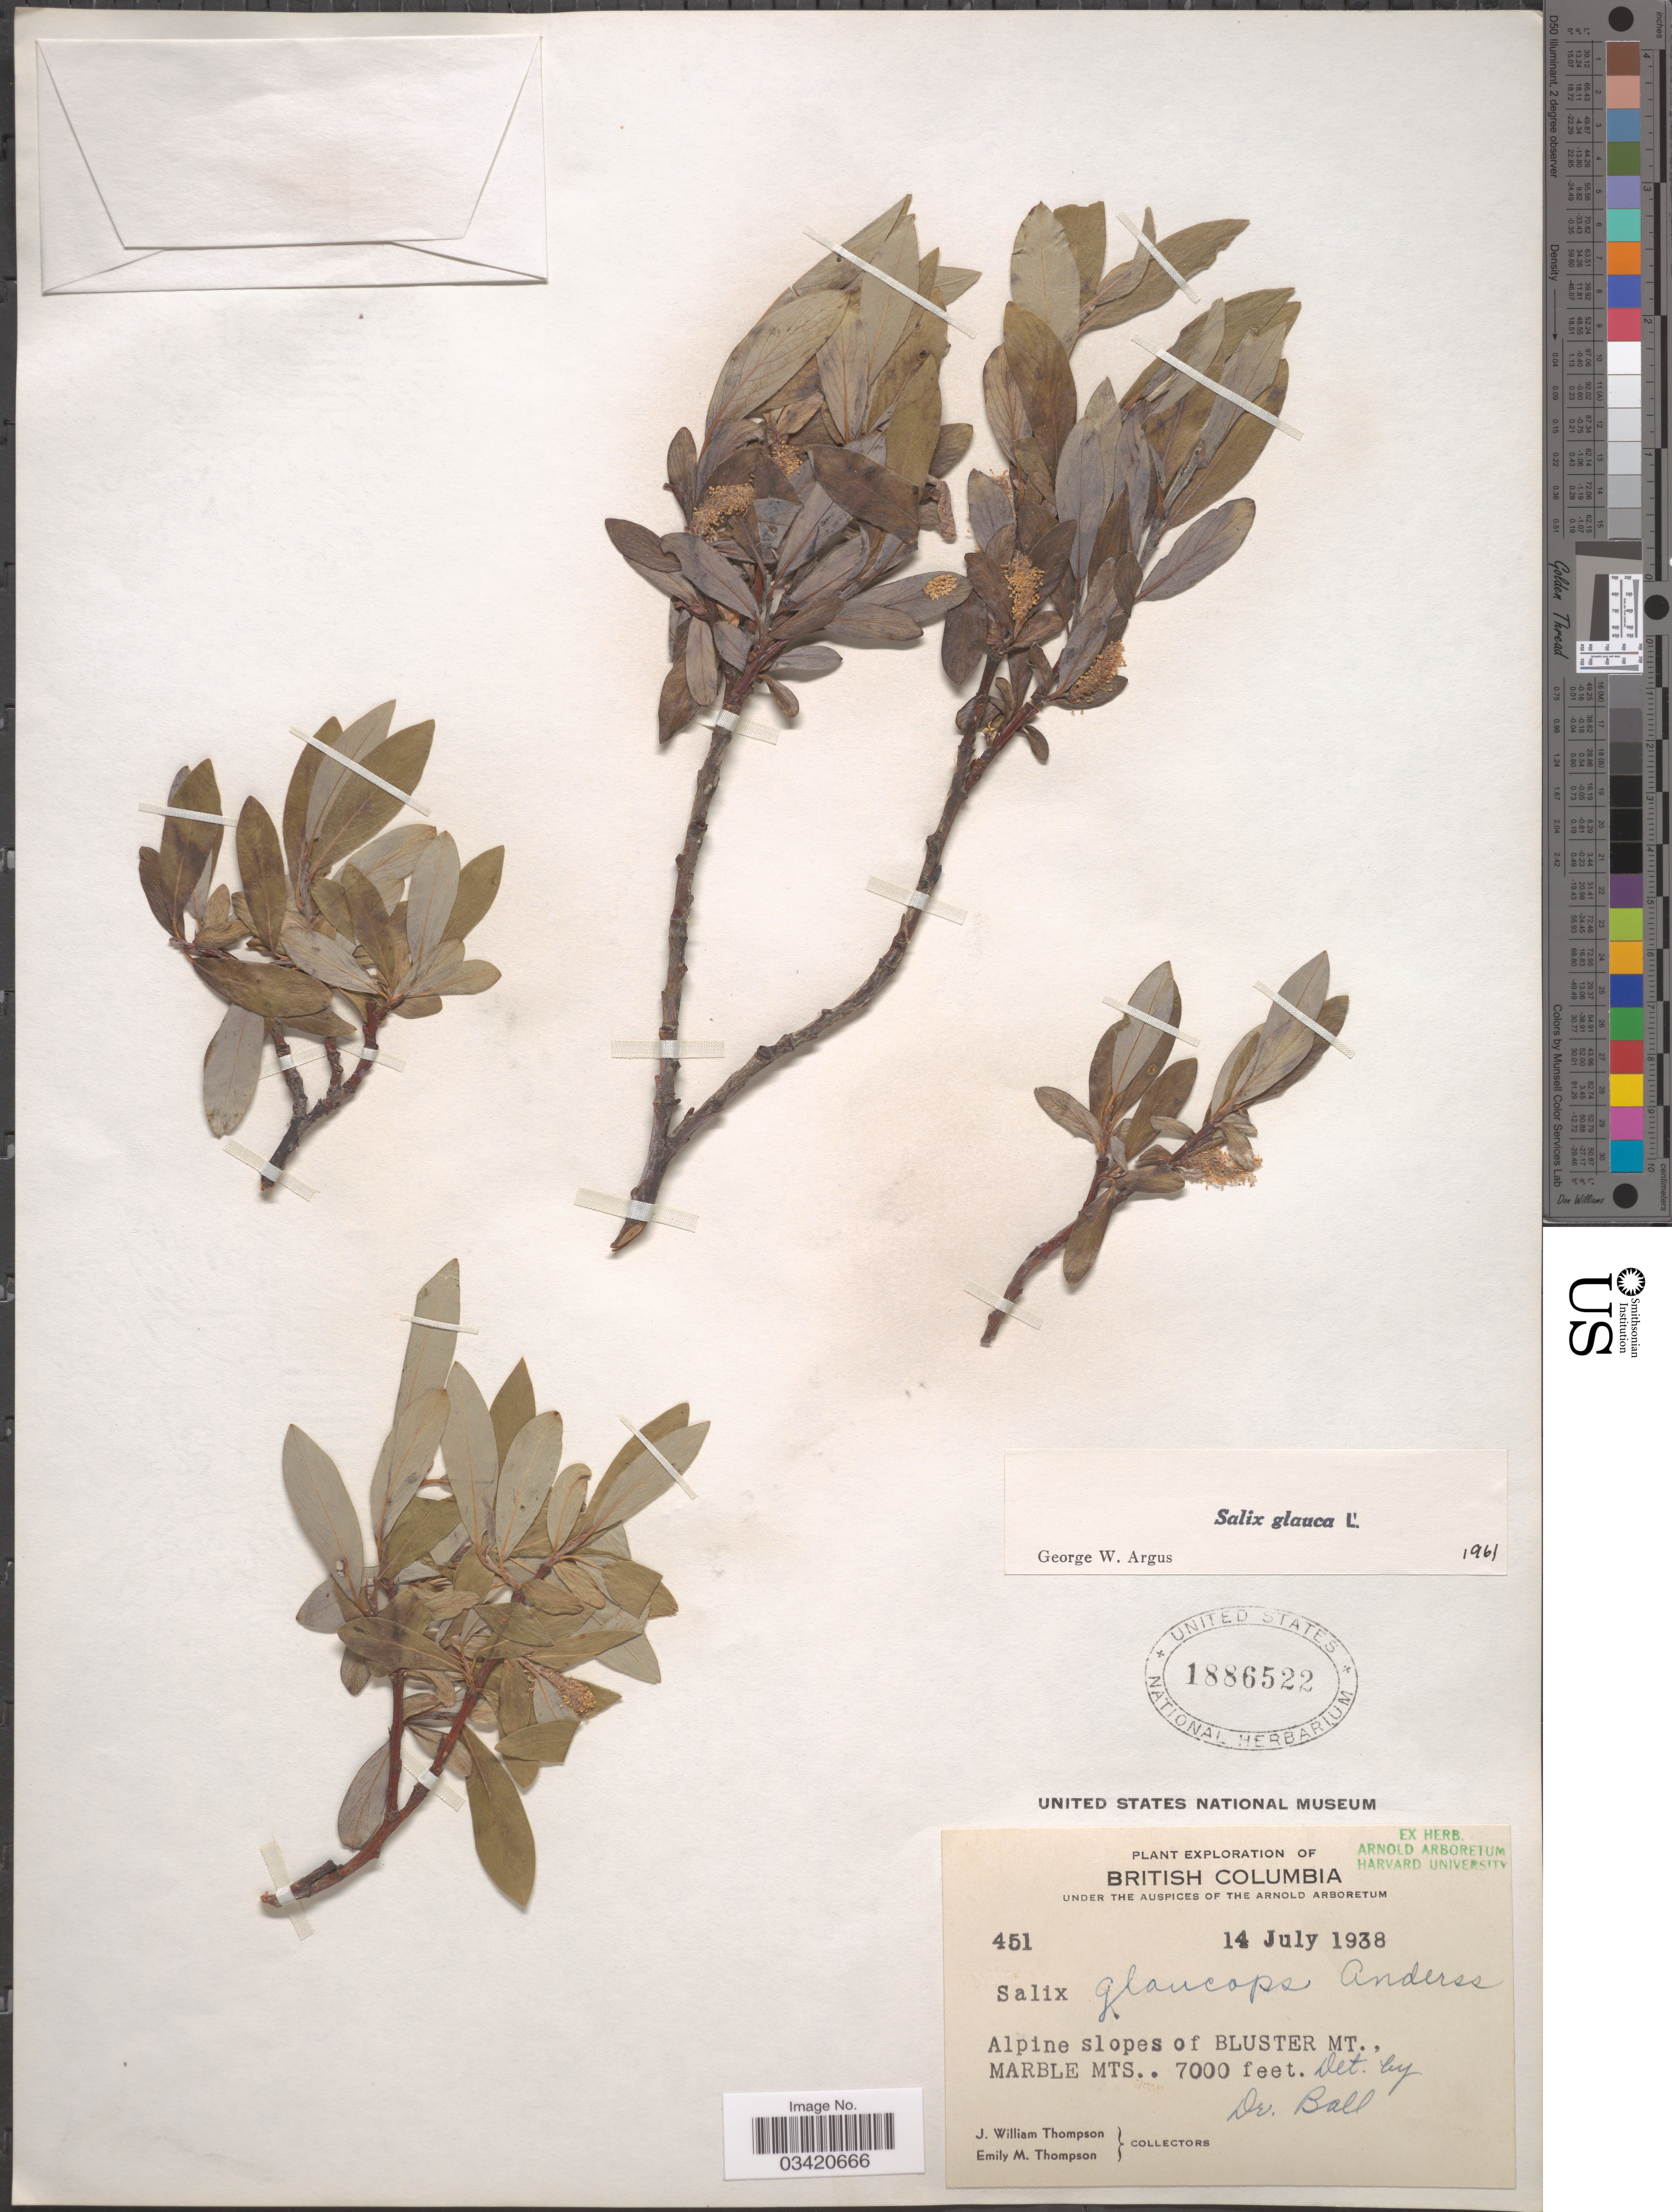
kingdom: Plantae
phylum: Tracheophyta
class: Magnoliopsida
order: Malpighiales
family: Salicaceae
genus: Salix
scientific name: Salix glauca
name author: L.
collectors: J. W. Thompson & E. M. Thompson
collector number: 451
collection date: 1938-07-14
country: Canada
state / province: British Columbia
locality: Alpine slopes of Bluster Mt., Marble Mts.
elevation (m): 2134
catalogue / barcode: US 1886522